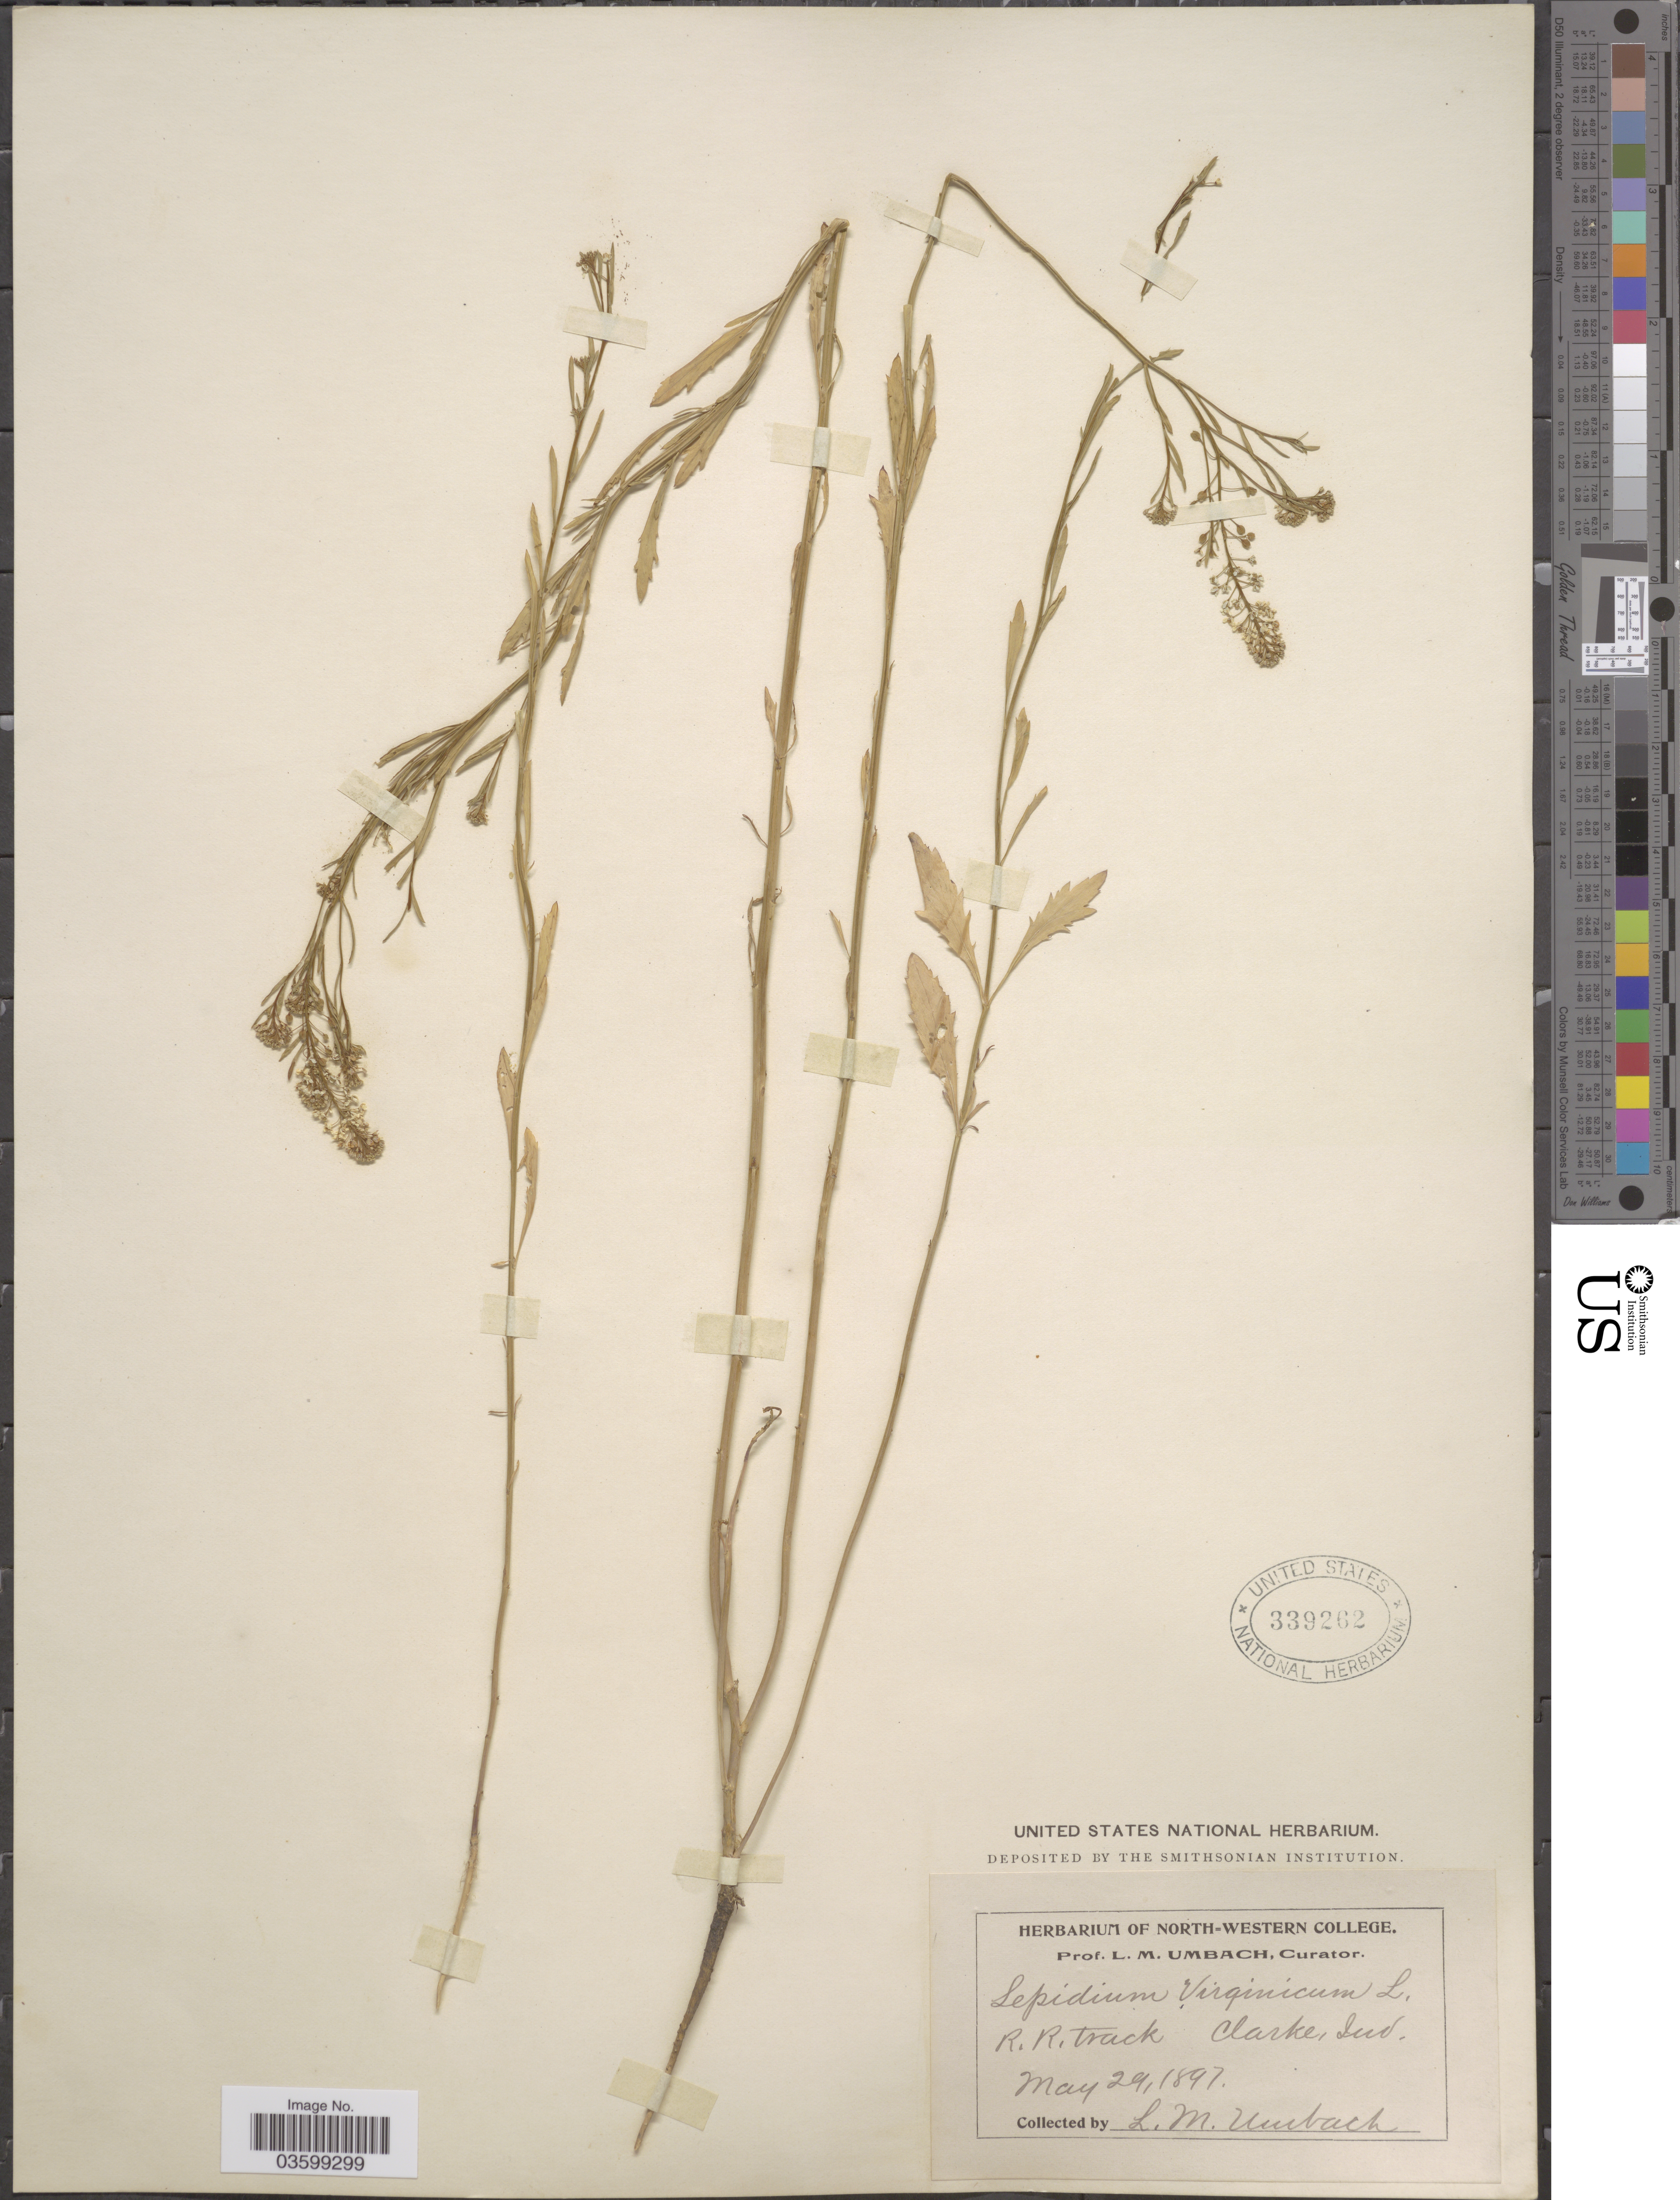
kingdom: Plantae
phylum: Tracheophyta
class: Magnoliopsida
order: Brassicales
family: Brassicaceae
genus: Lepidium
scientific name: Lepidium virginicum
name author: L.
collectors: L. M. Umbach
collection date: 1897-05-29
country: United States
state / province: Indiana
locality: R. R. track. Clarke.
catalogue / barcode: US 339262